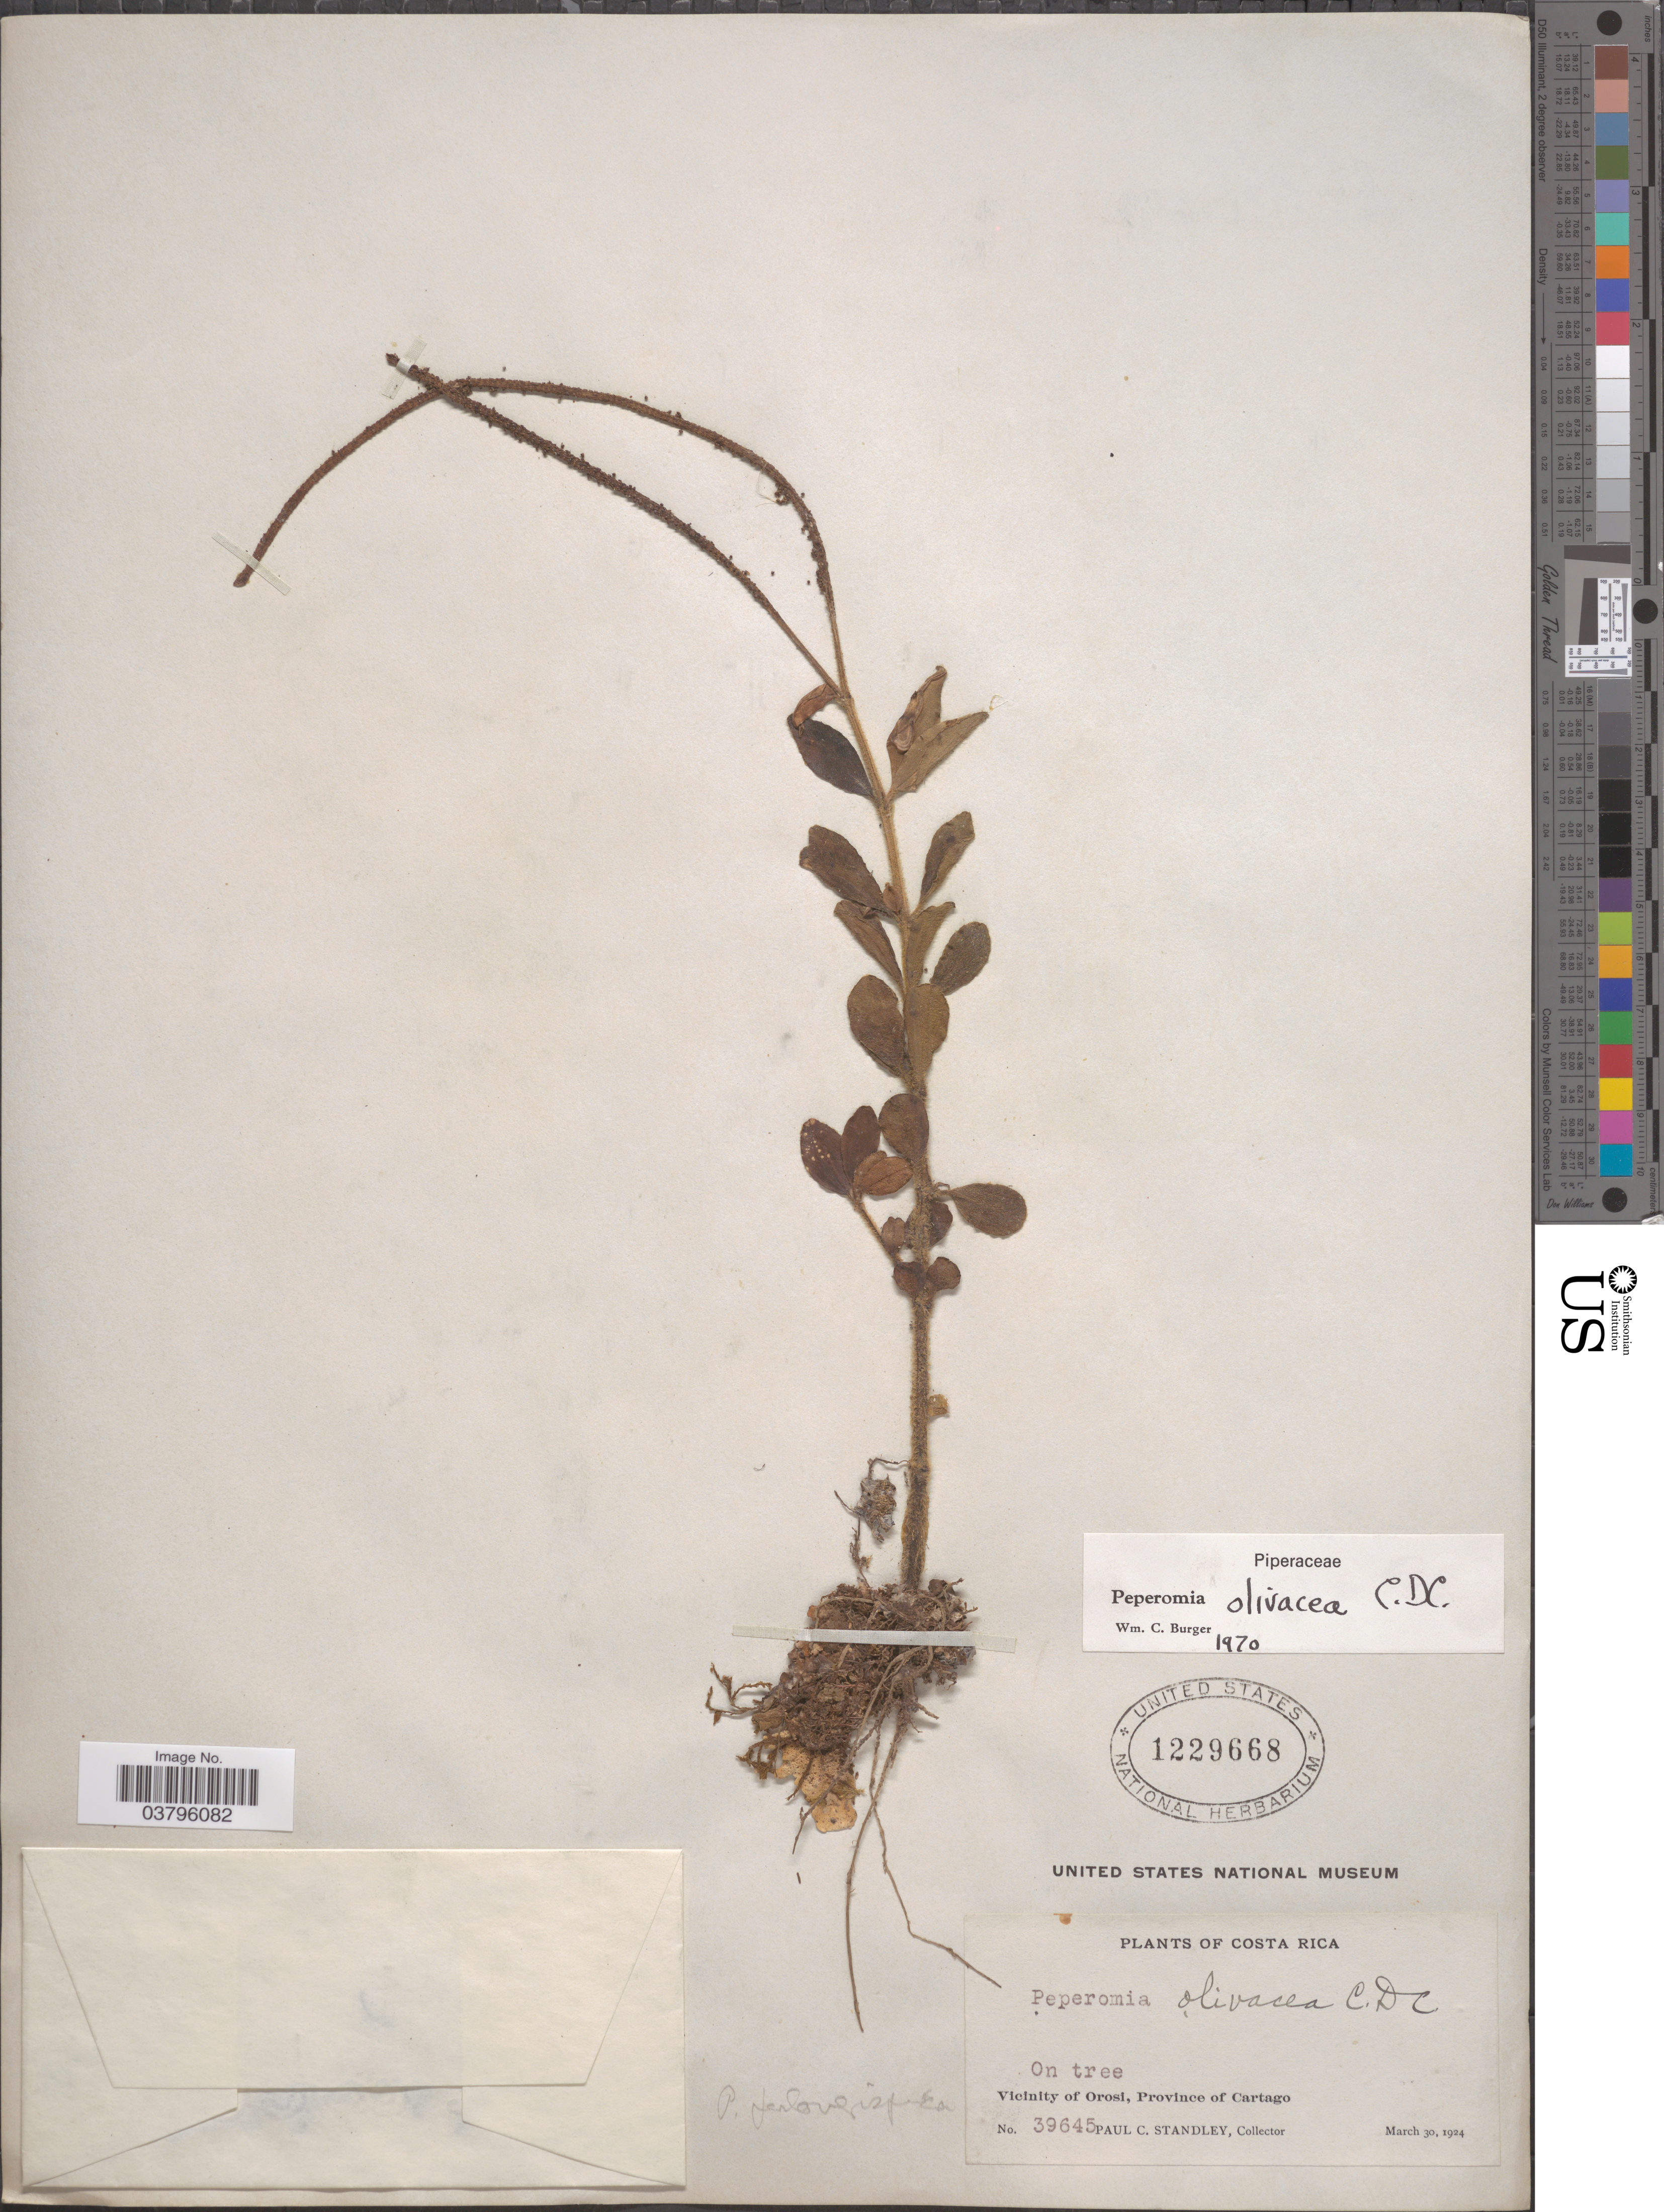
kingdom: Plantae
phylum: Tracheophyta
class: Magnoliopsida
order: Piperales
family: Piperaceae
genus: Peperomia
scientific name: Peperomia olivacea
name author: C. DC.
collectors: P. C. Standley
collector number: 39645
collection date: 1924-03-30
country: Costa Rica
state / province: Cartago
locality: Vicinity of Orosi.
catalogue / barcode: US 1229668